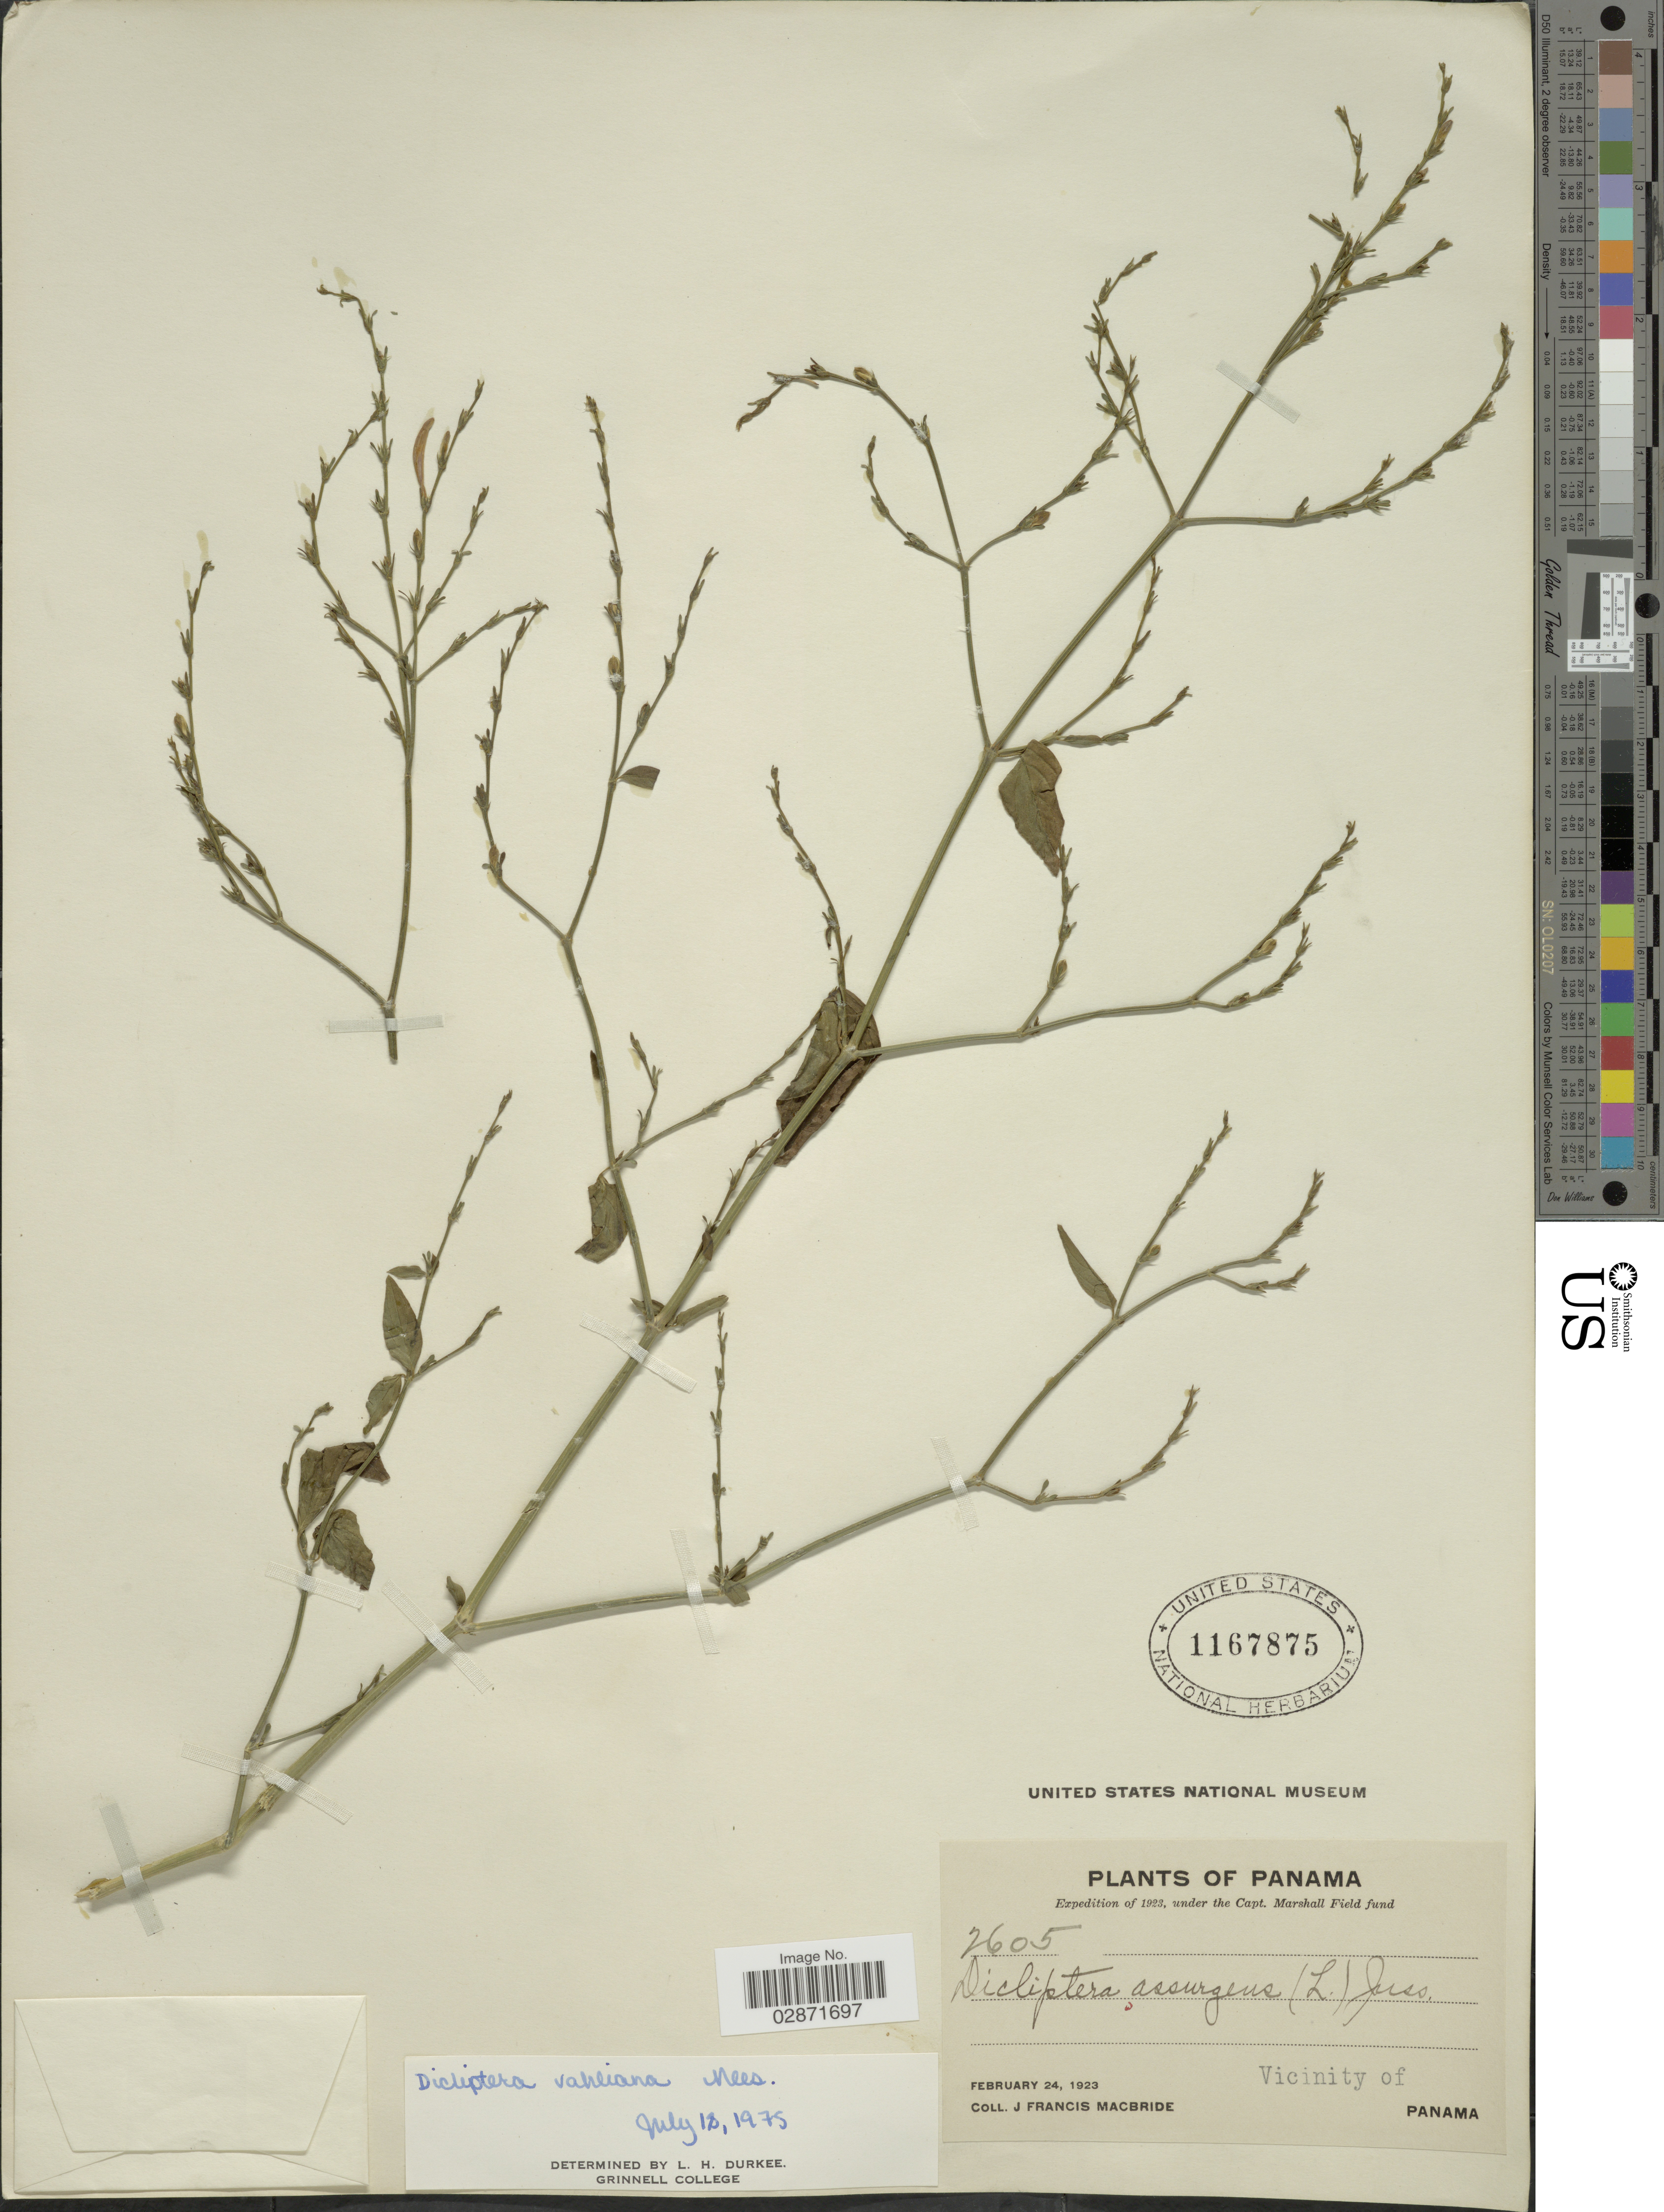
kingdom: Plantae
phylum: Tracheophyta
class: Magnoliopsida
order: Lamiales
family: Acanthaceae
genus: Dicliptera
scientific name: Dicliptera sexangularis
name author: (L.) Juss.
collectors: J. F. Macbride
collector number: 2605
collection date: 1923-02-24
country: Panama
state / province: Panamá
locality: Vicinity of Panama.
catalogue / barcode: US 1167875